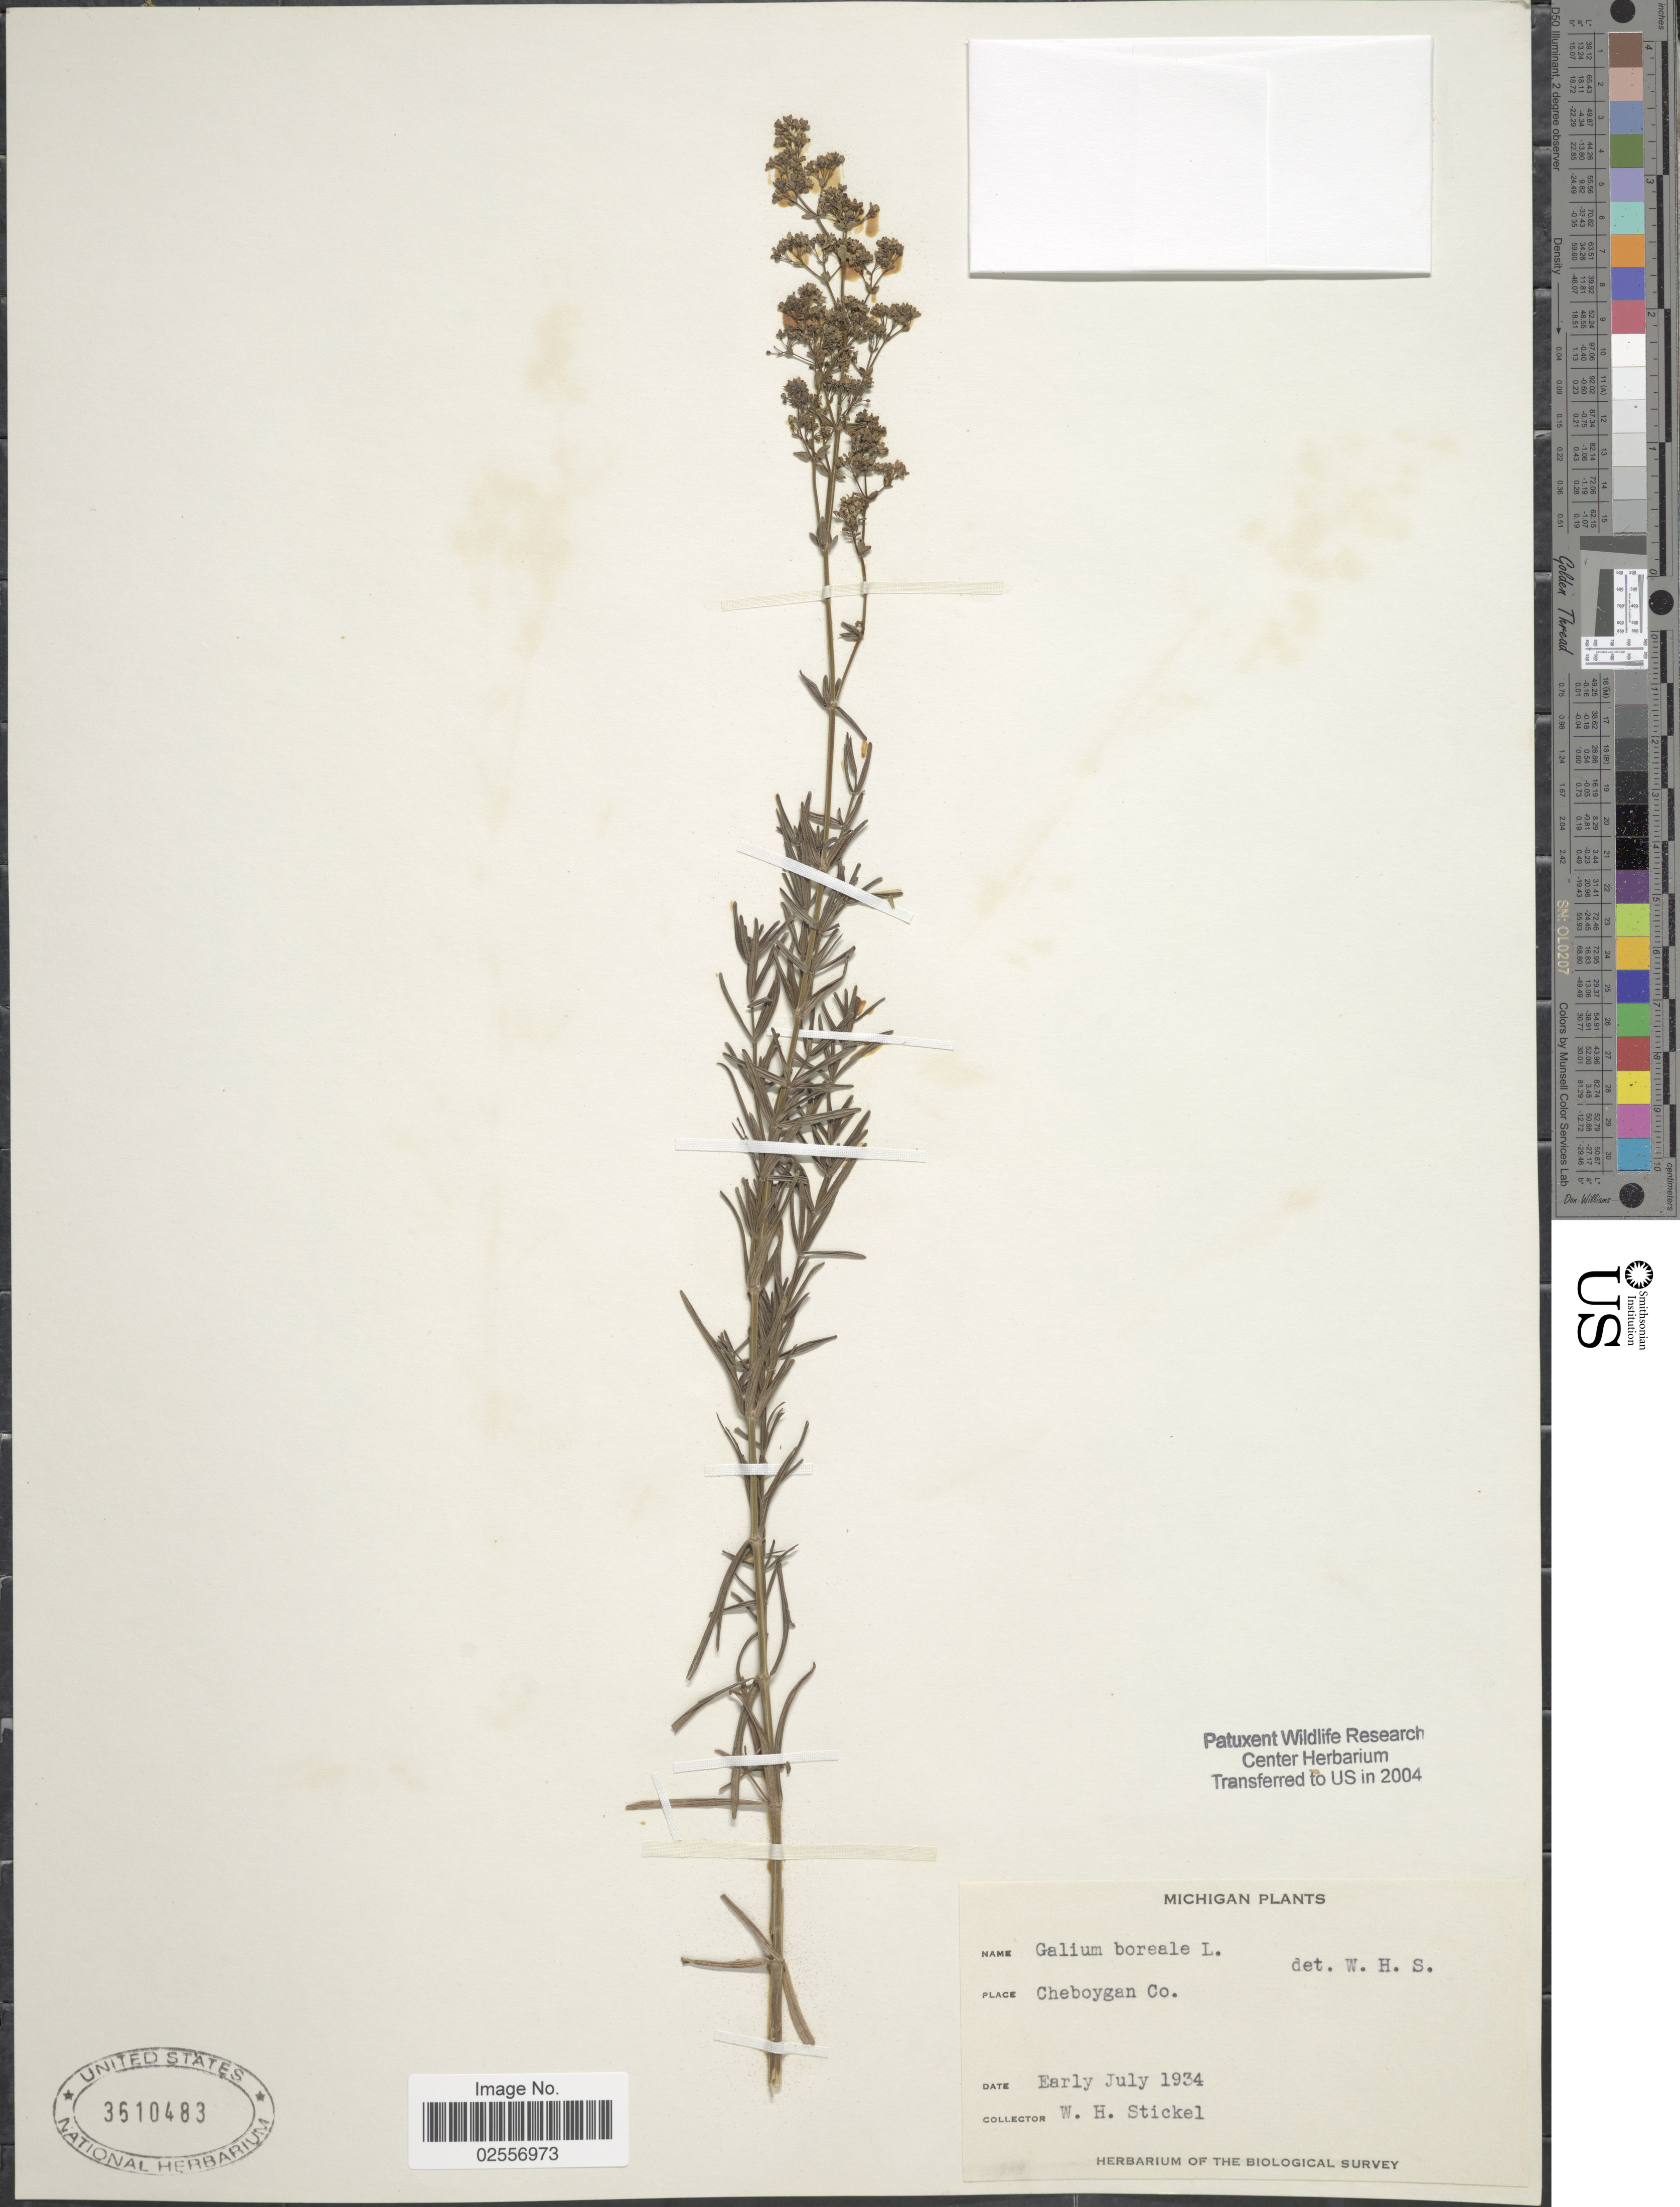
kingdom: Plantae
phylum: Tracheophyta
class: Magnoliopsida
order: Gentianales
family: Rubiaceae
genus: Galium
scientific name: Galium boreale L.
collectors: W. Stickel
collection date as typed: Early July 1934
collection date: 1934-07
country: United States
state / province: Michigan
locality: Cheboygan Co.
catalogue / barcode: US 3610483